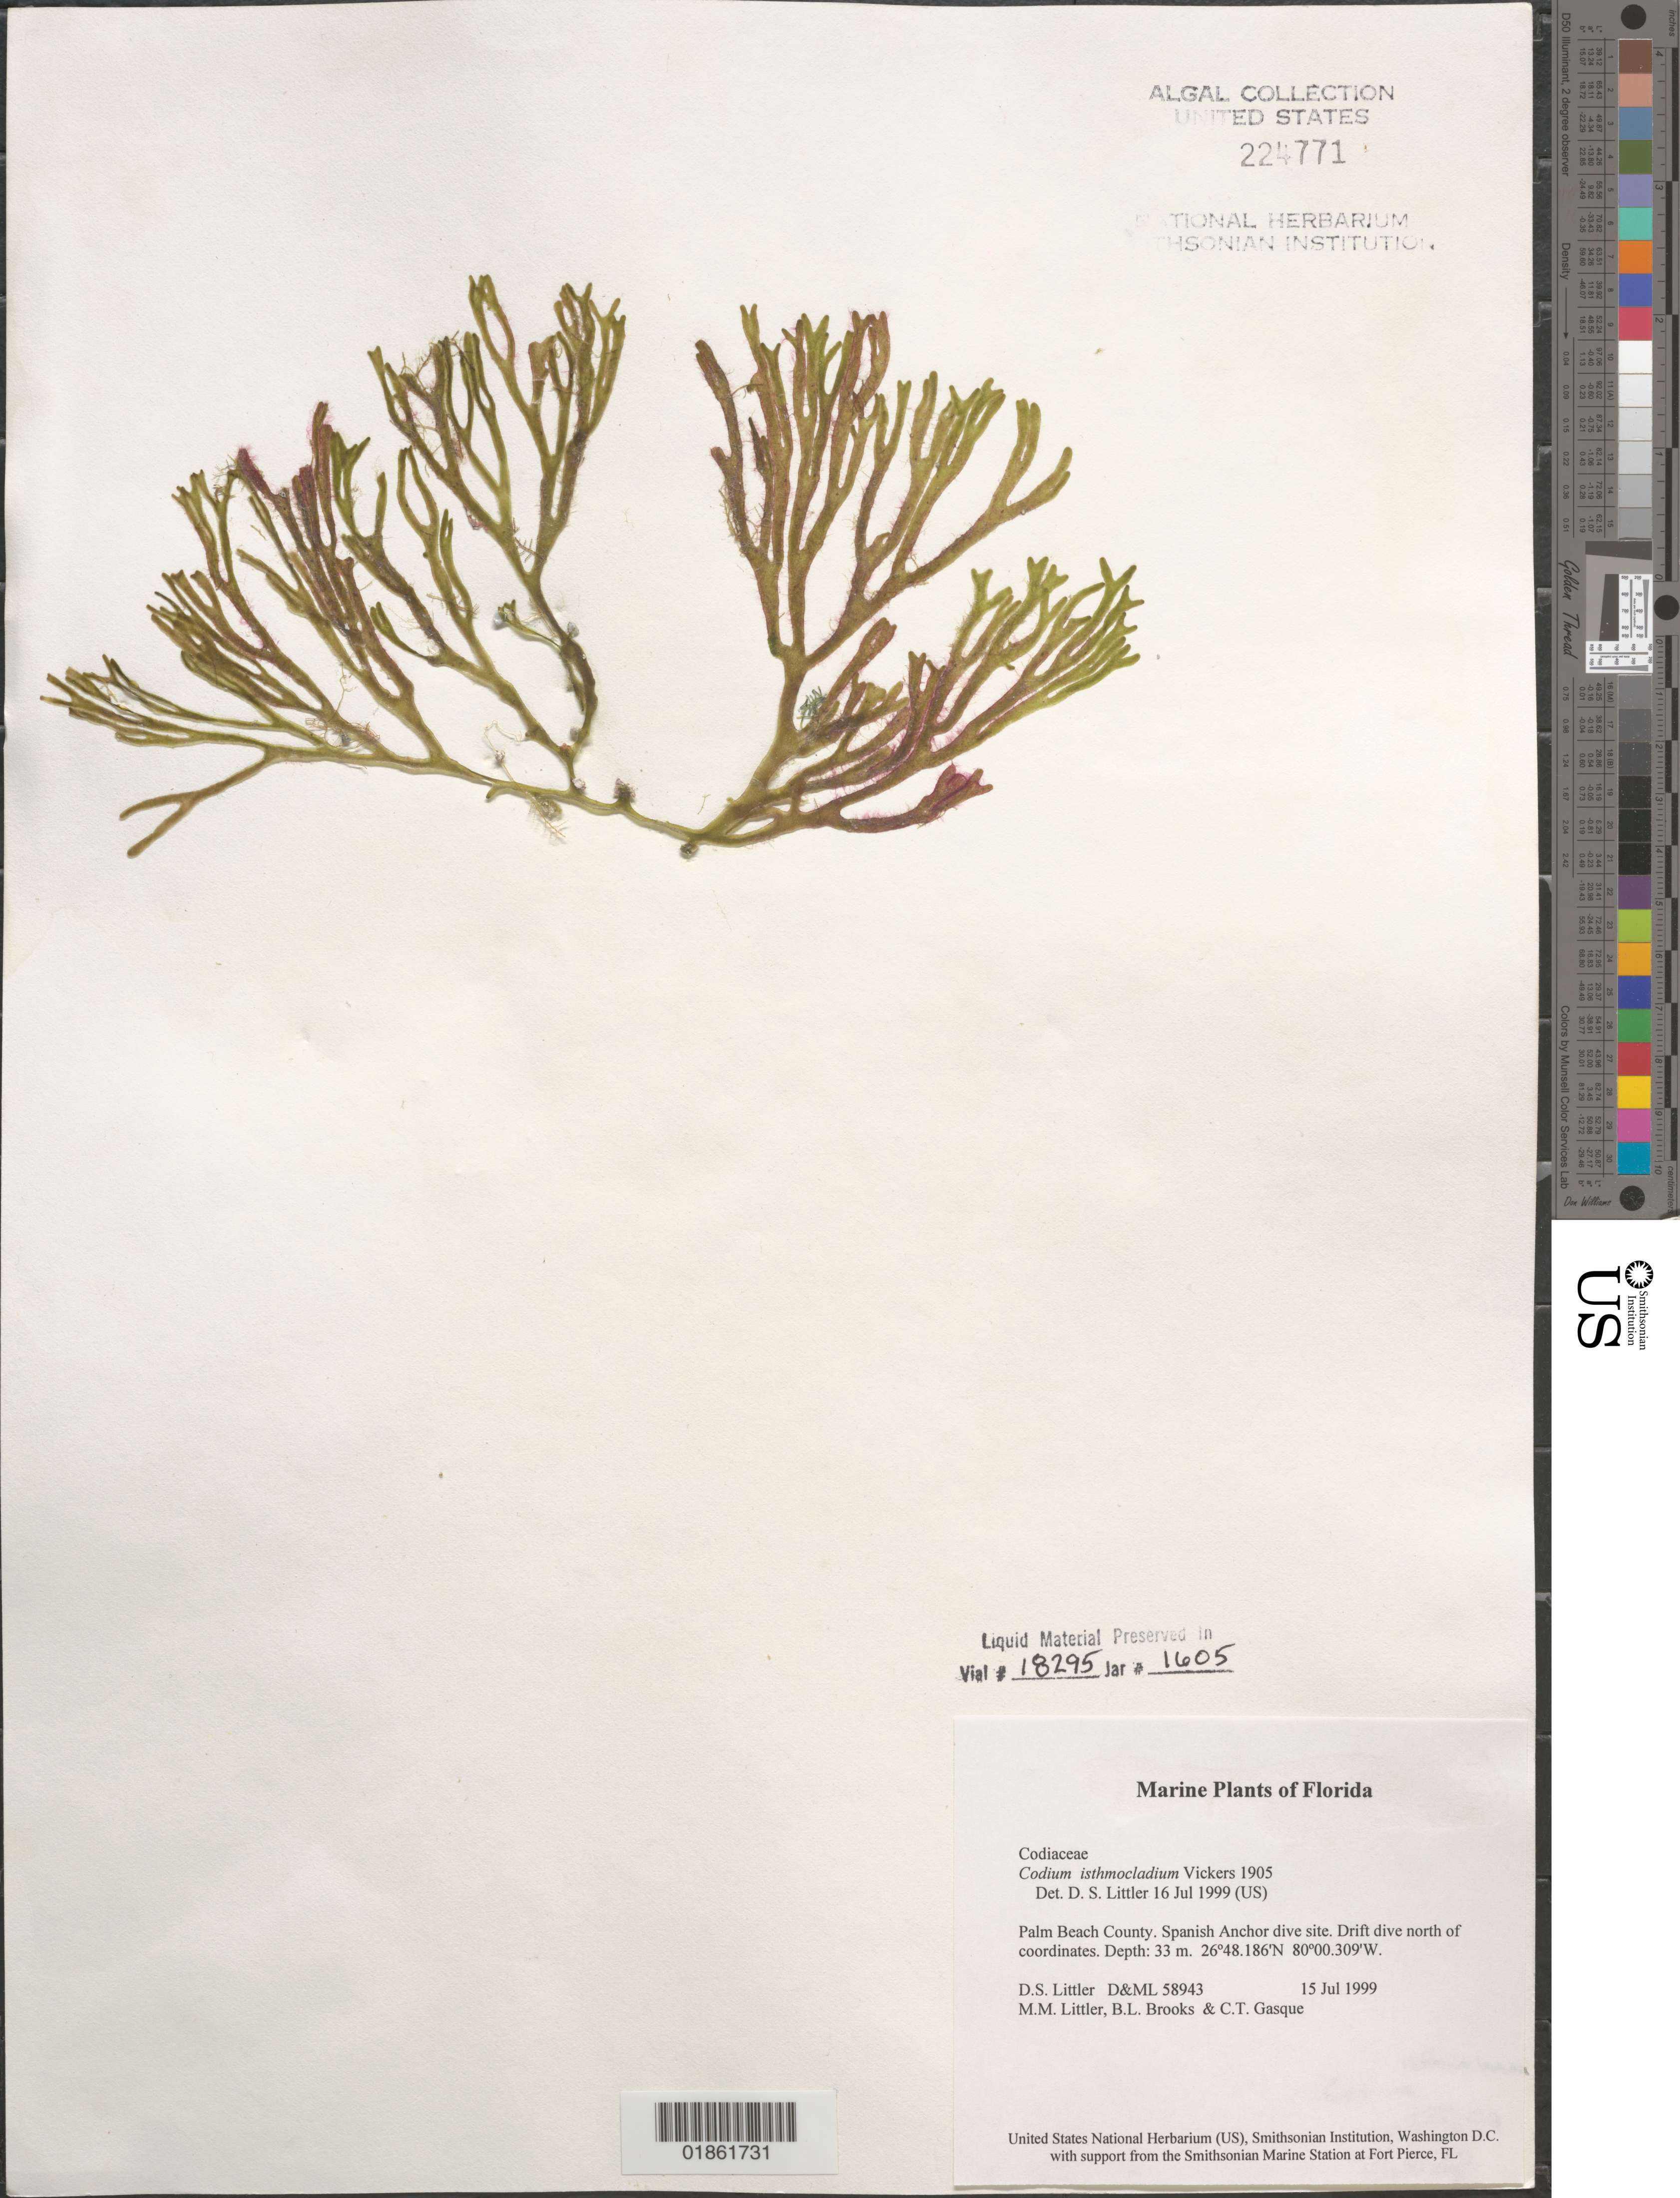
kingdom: Plantae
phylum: Chlorophyta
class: Ulvophyceae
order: Bryopsidales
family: Codiaceae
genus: Codium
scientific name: Codium isthmocladum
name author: Vickers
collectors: D. S. Littler, M. M. Littler & C. Gasque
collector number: D&ML 58943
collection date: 1999-07-15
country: United States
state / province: Florida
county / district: Palm Beach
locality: West Palm Beach. Spanish Anchor dive site.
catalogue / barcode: US 224771